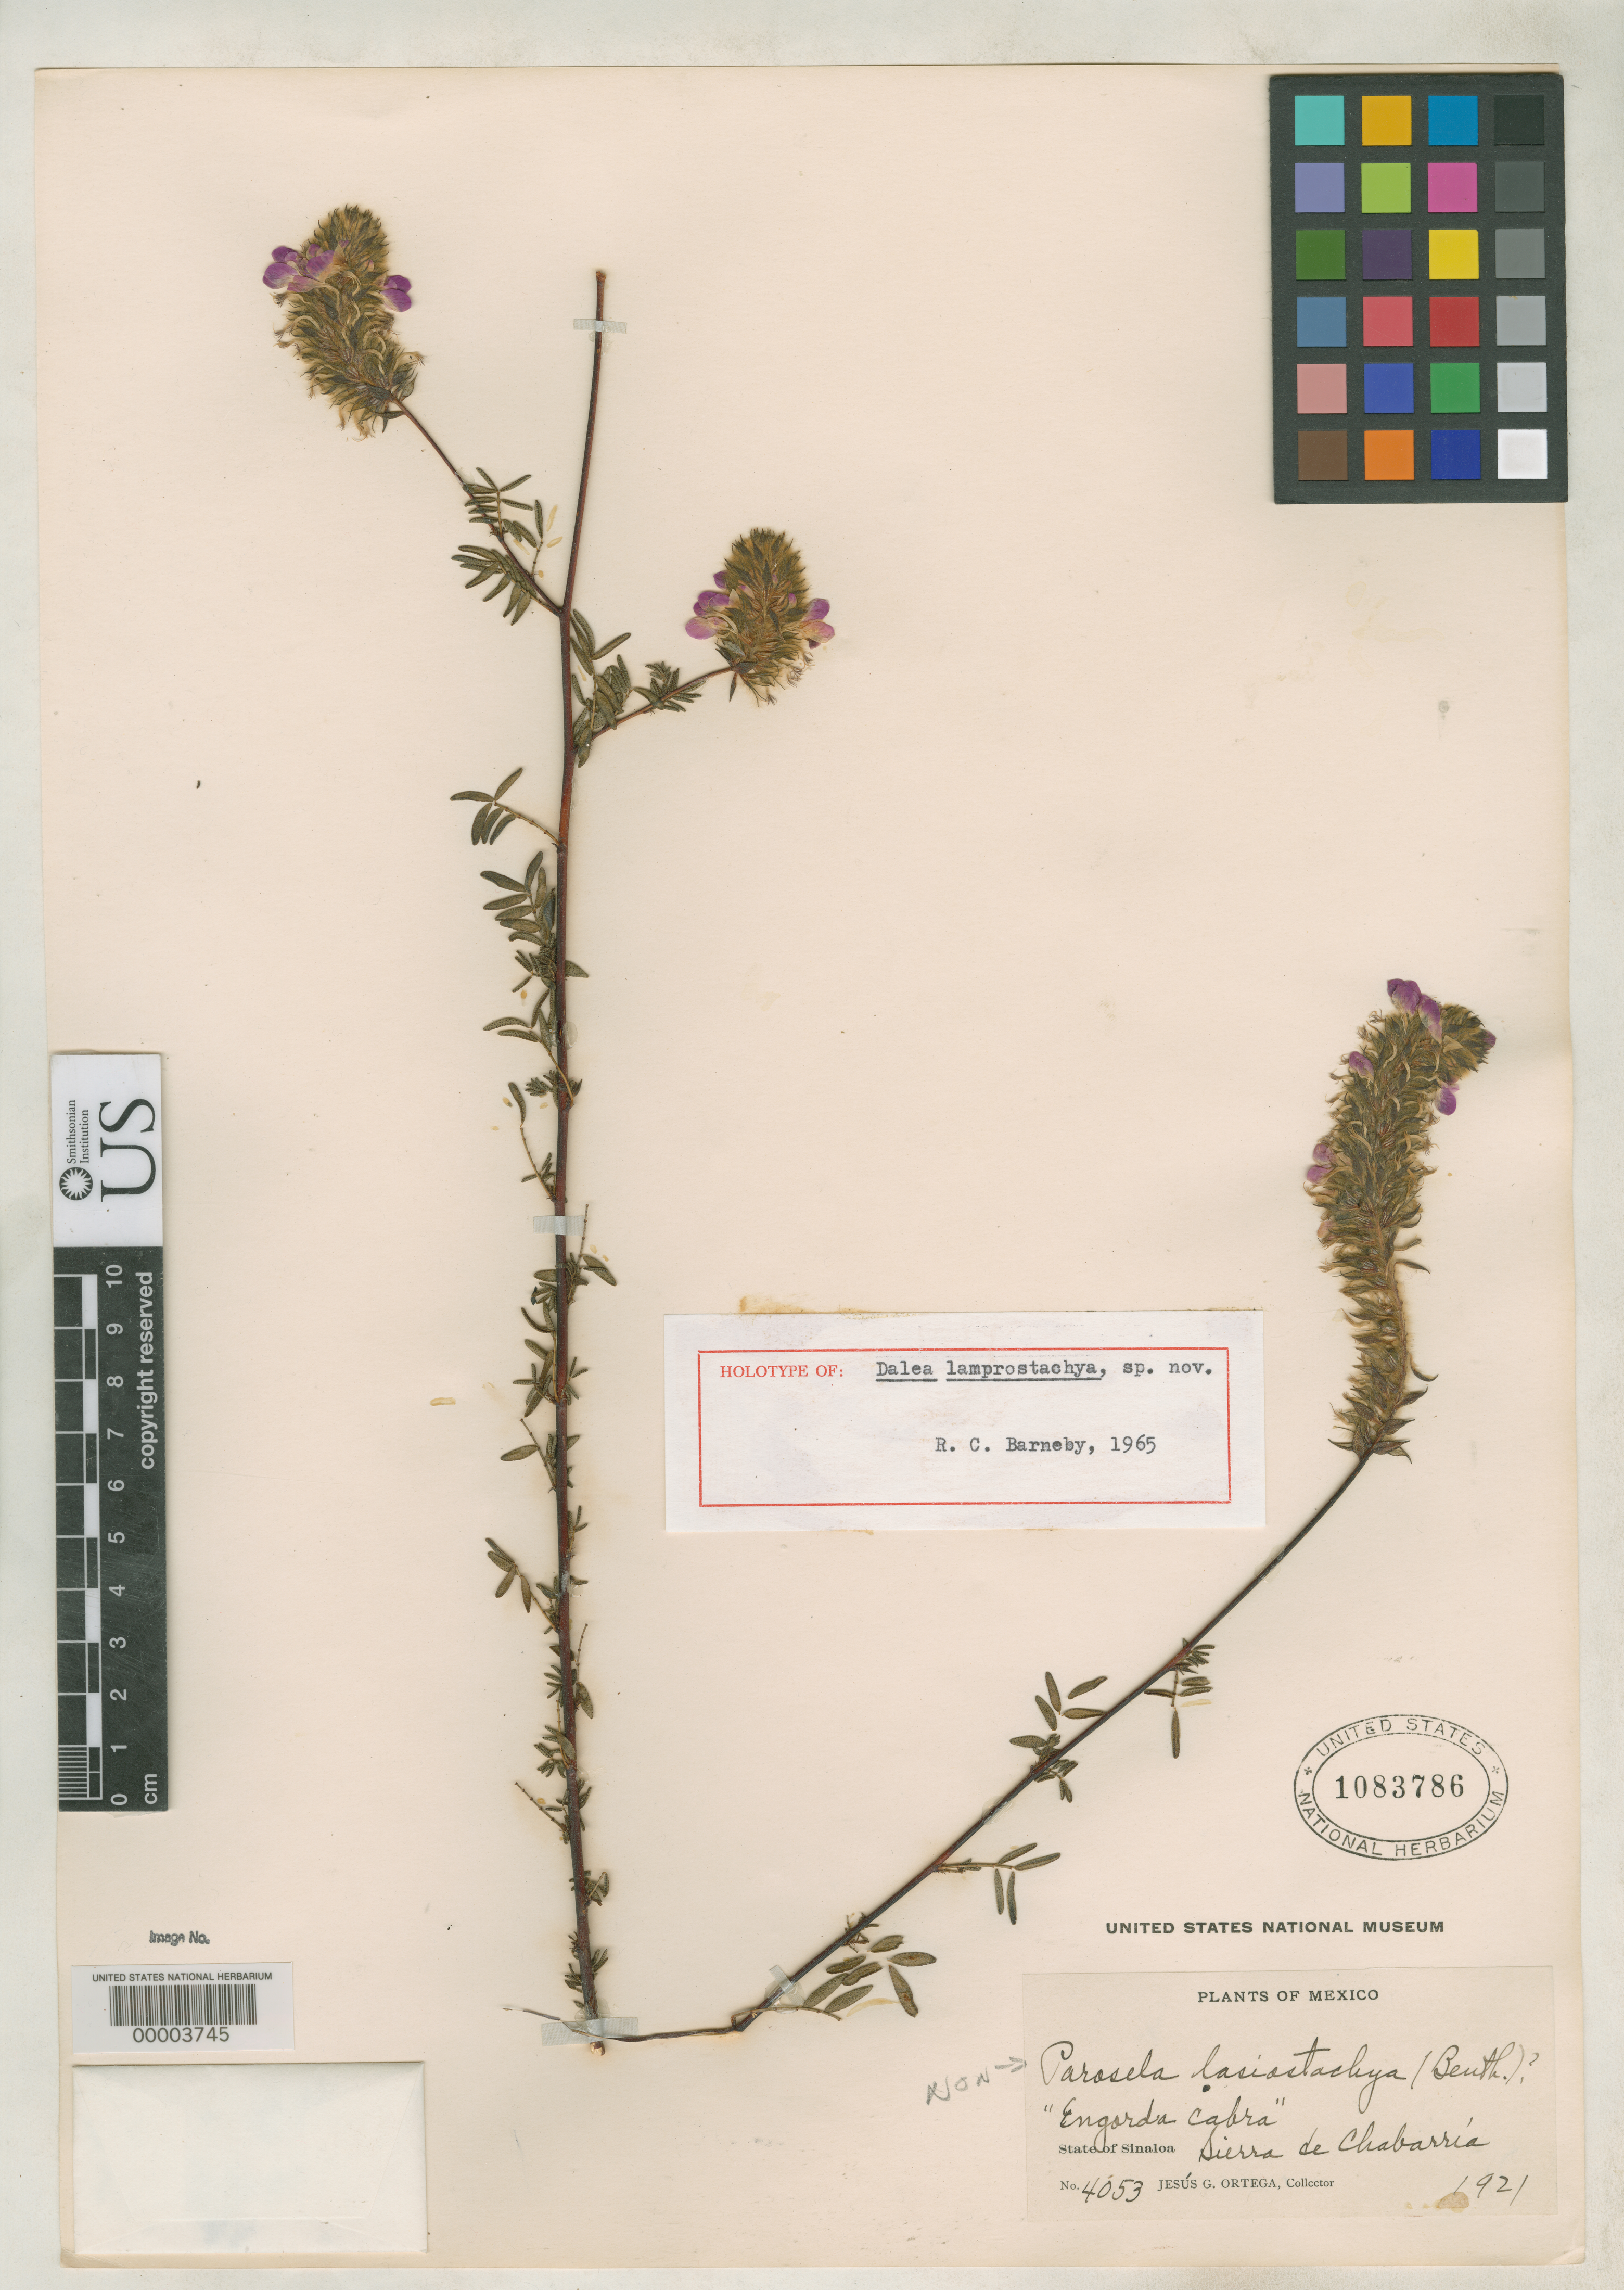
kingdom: Plantae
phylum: Tracheophyta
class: Magnoliopsida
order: Fabales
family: Fabaceae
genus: Dalea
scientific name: Dalea lamprostachya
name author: Barneby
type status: Holotype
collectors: J. Ortega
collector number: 4053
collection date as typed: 1921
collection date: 1921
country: Mexico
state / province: Sinaloa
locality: Sierra de Chabarria.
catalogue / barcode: US 1083786